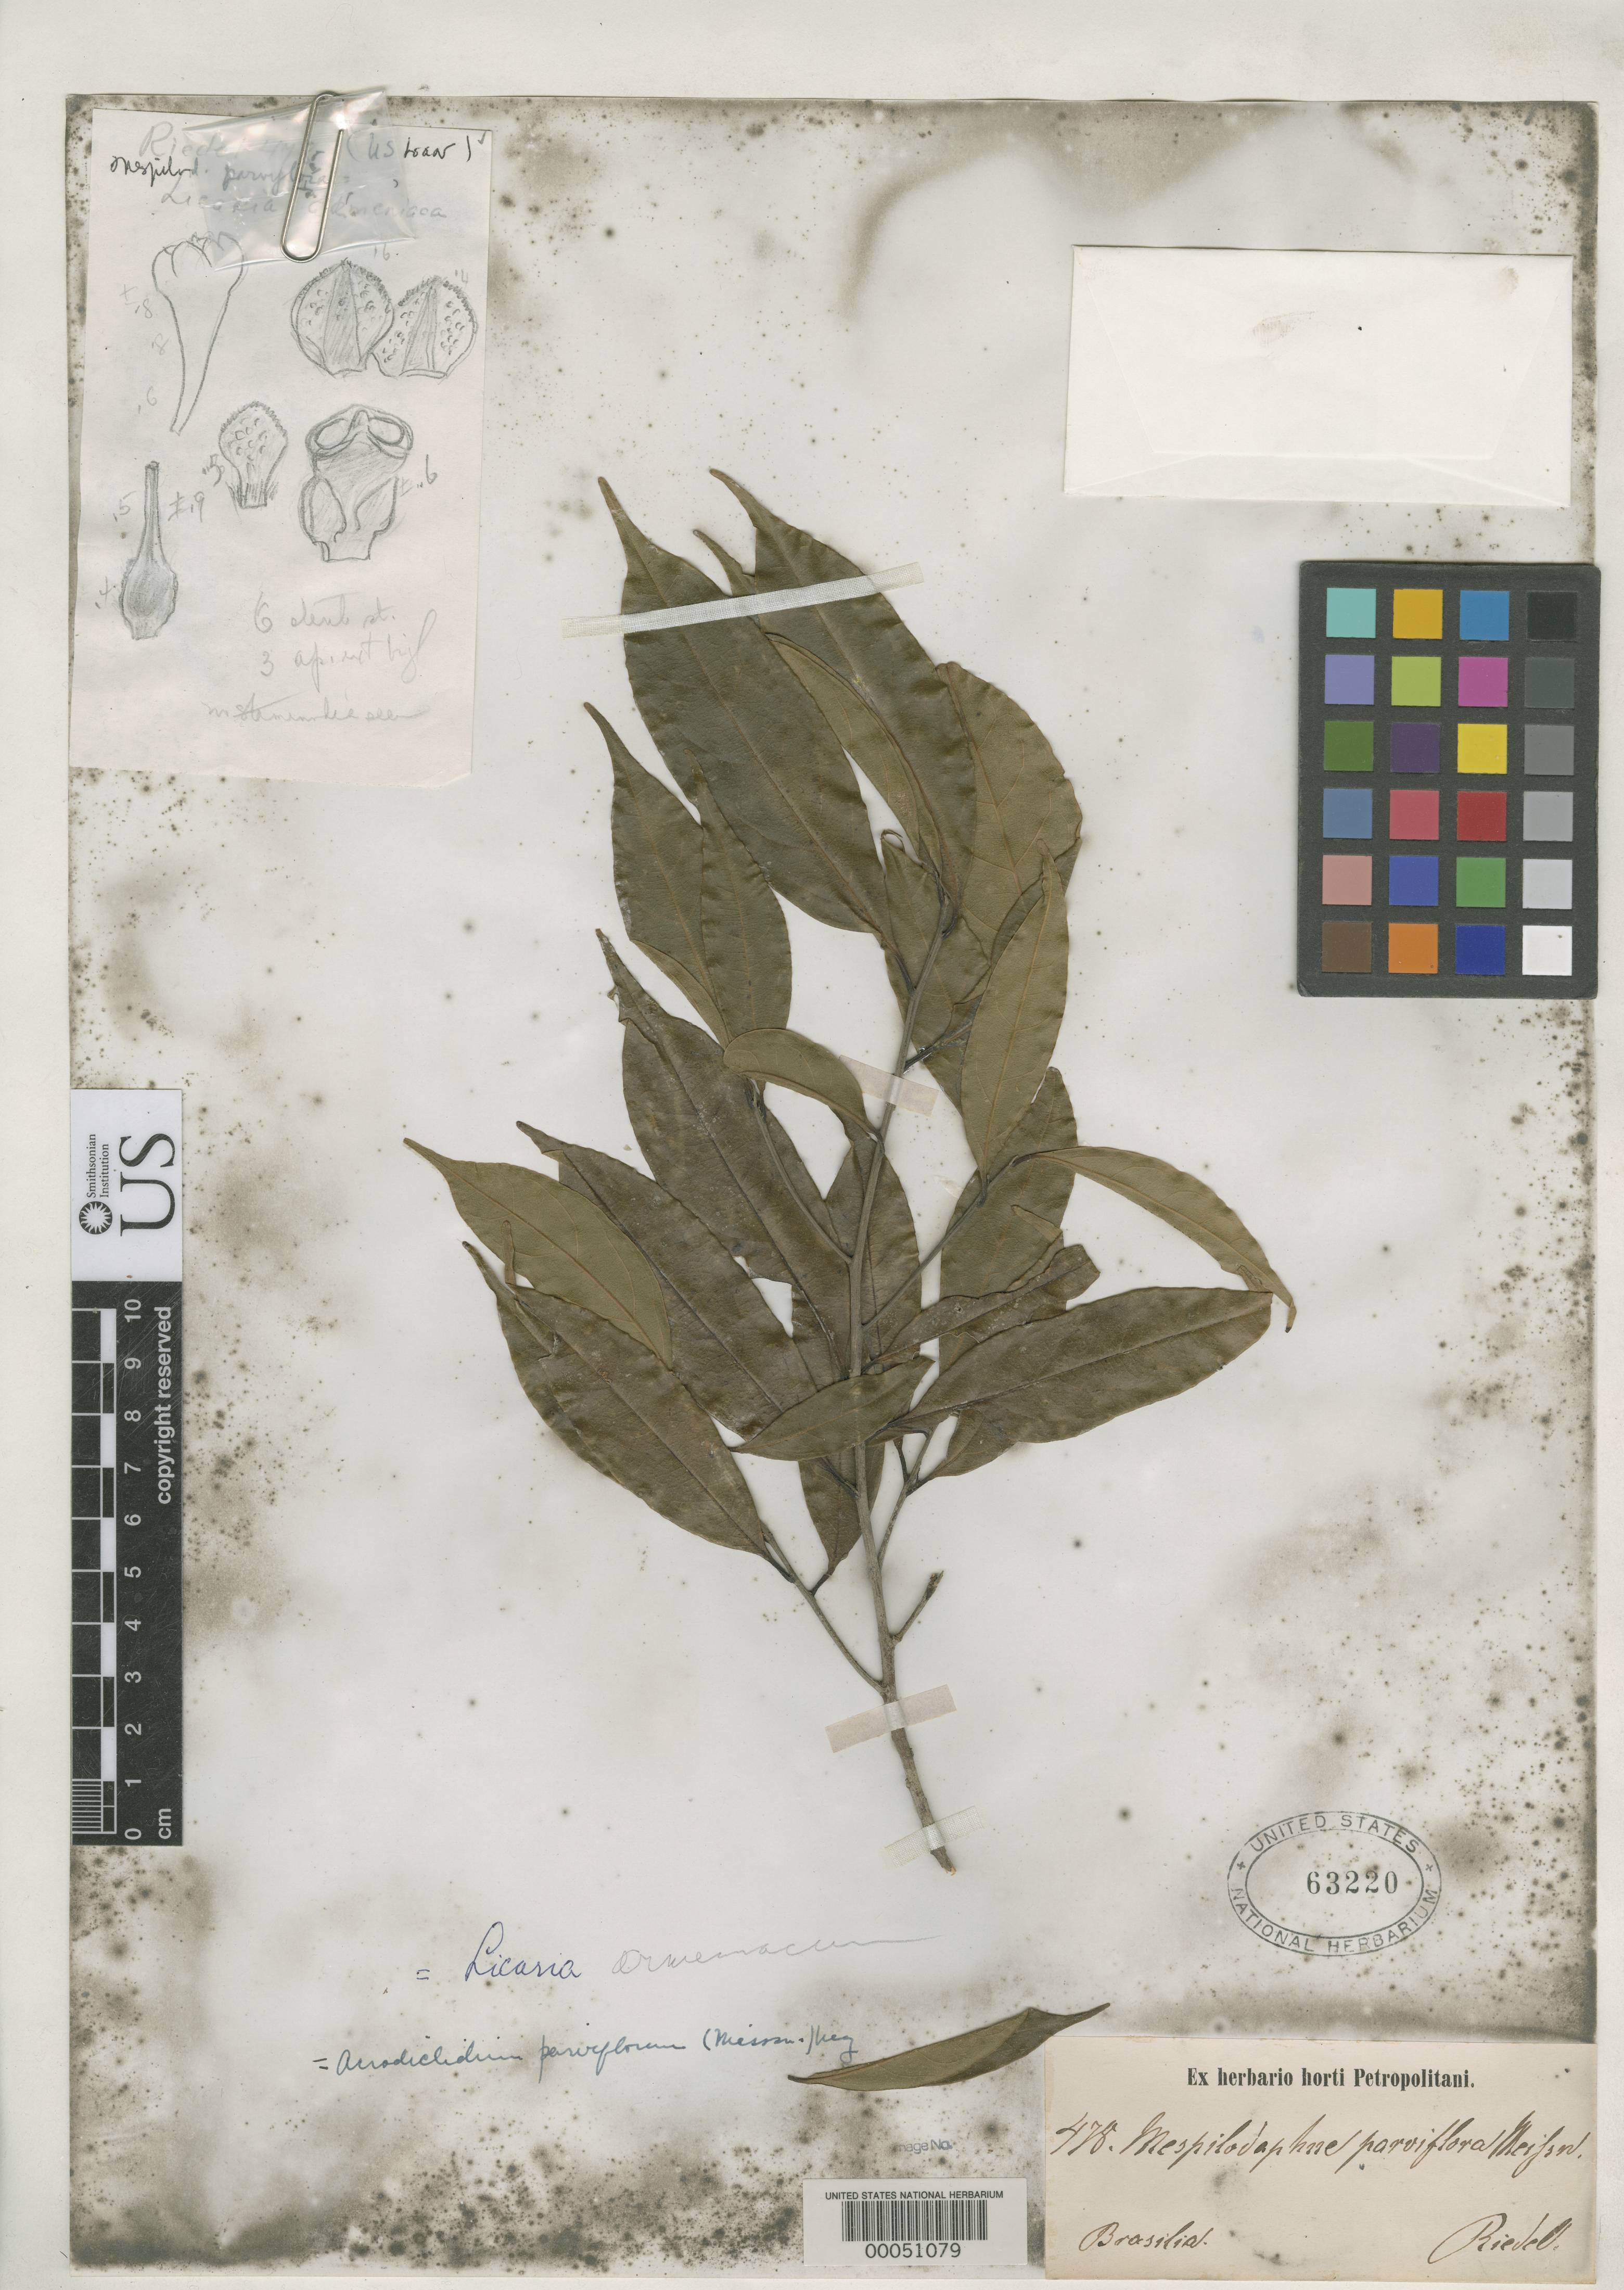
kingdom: Plantae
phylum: Tracheophyta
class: Magnoliopsida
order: Laurales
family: Lauraceae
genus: Mespilodaphne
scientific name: Mespilodaphne parviflora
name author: Meisn. in DC.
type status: Isosyntype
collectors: L. Riedel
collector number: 478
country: Brazil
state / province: Minas Gerais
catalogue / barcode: US 63220